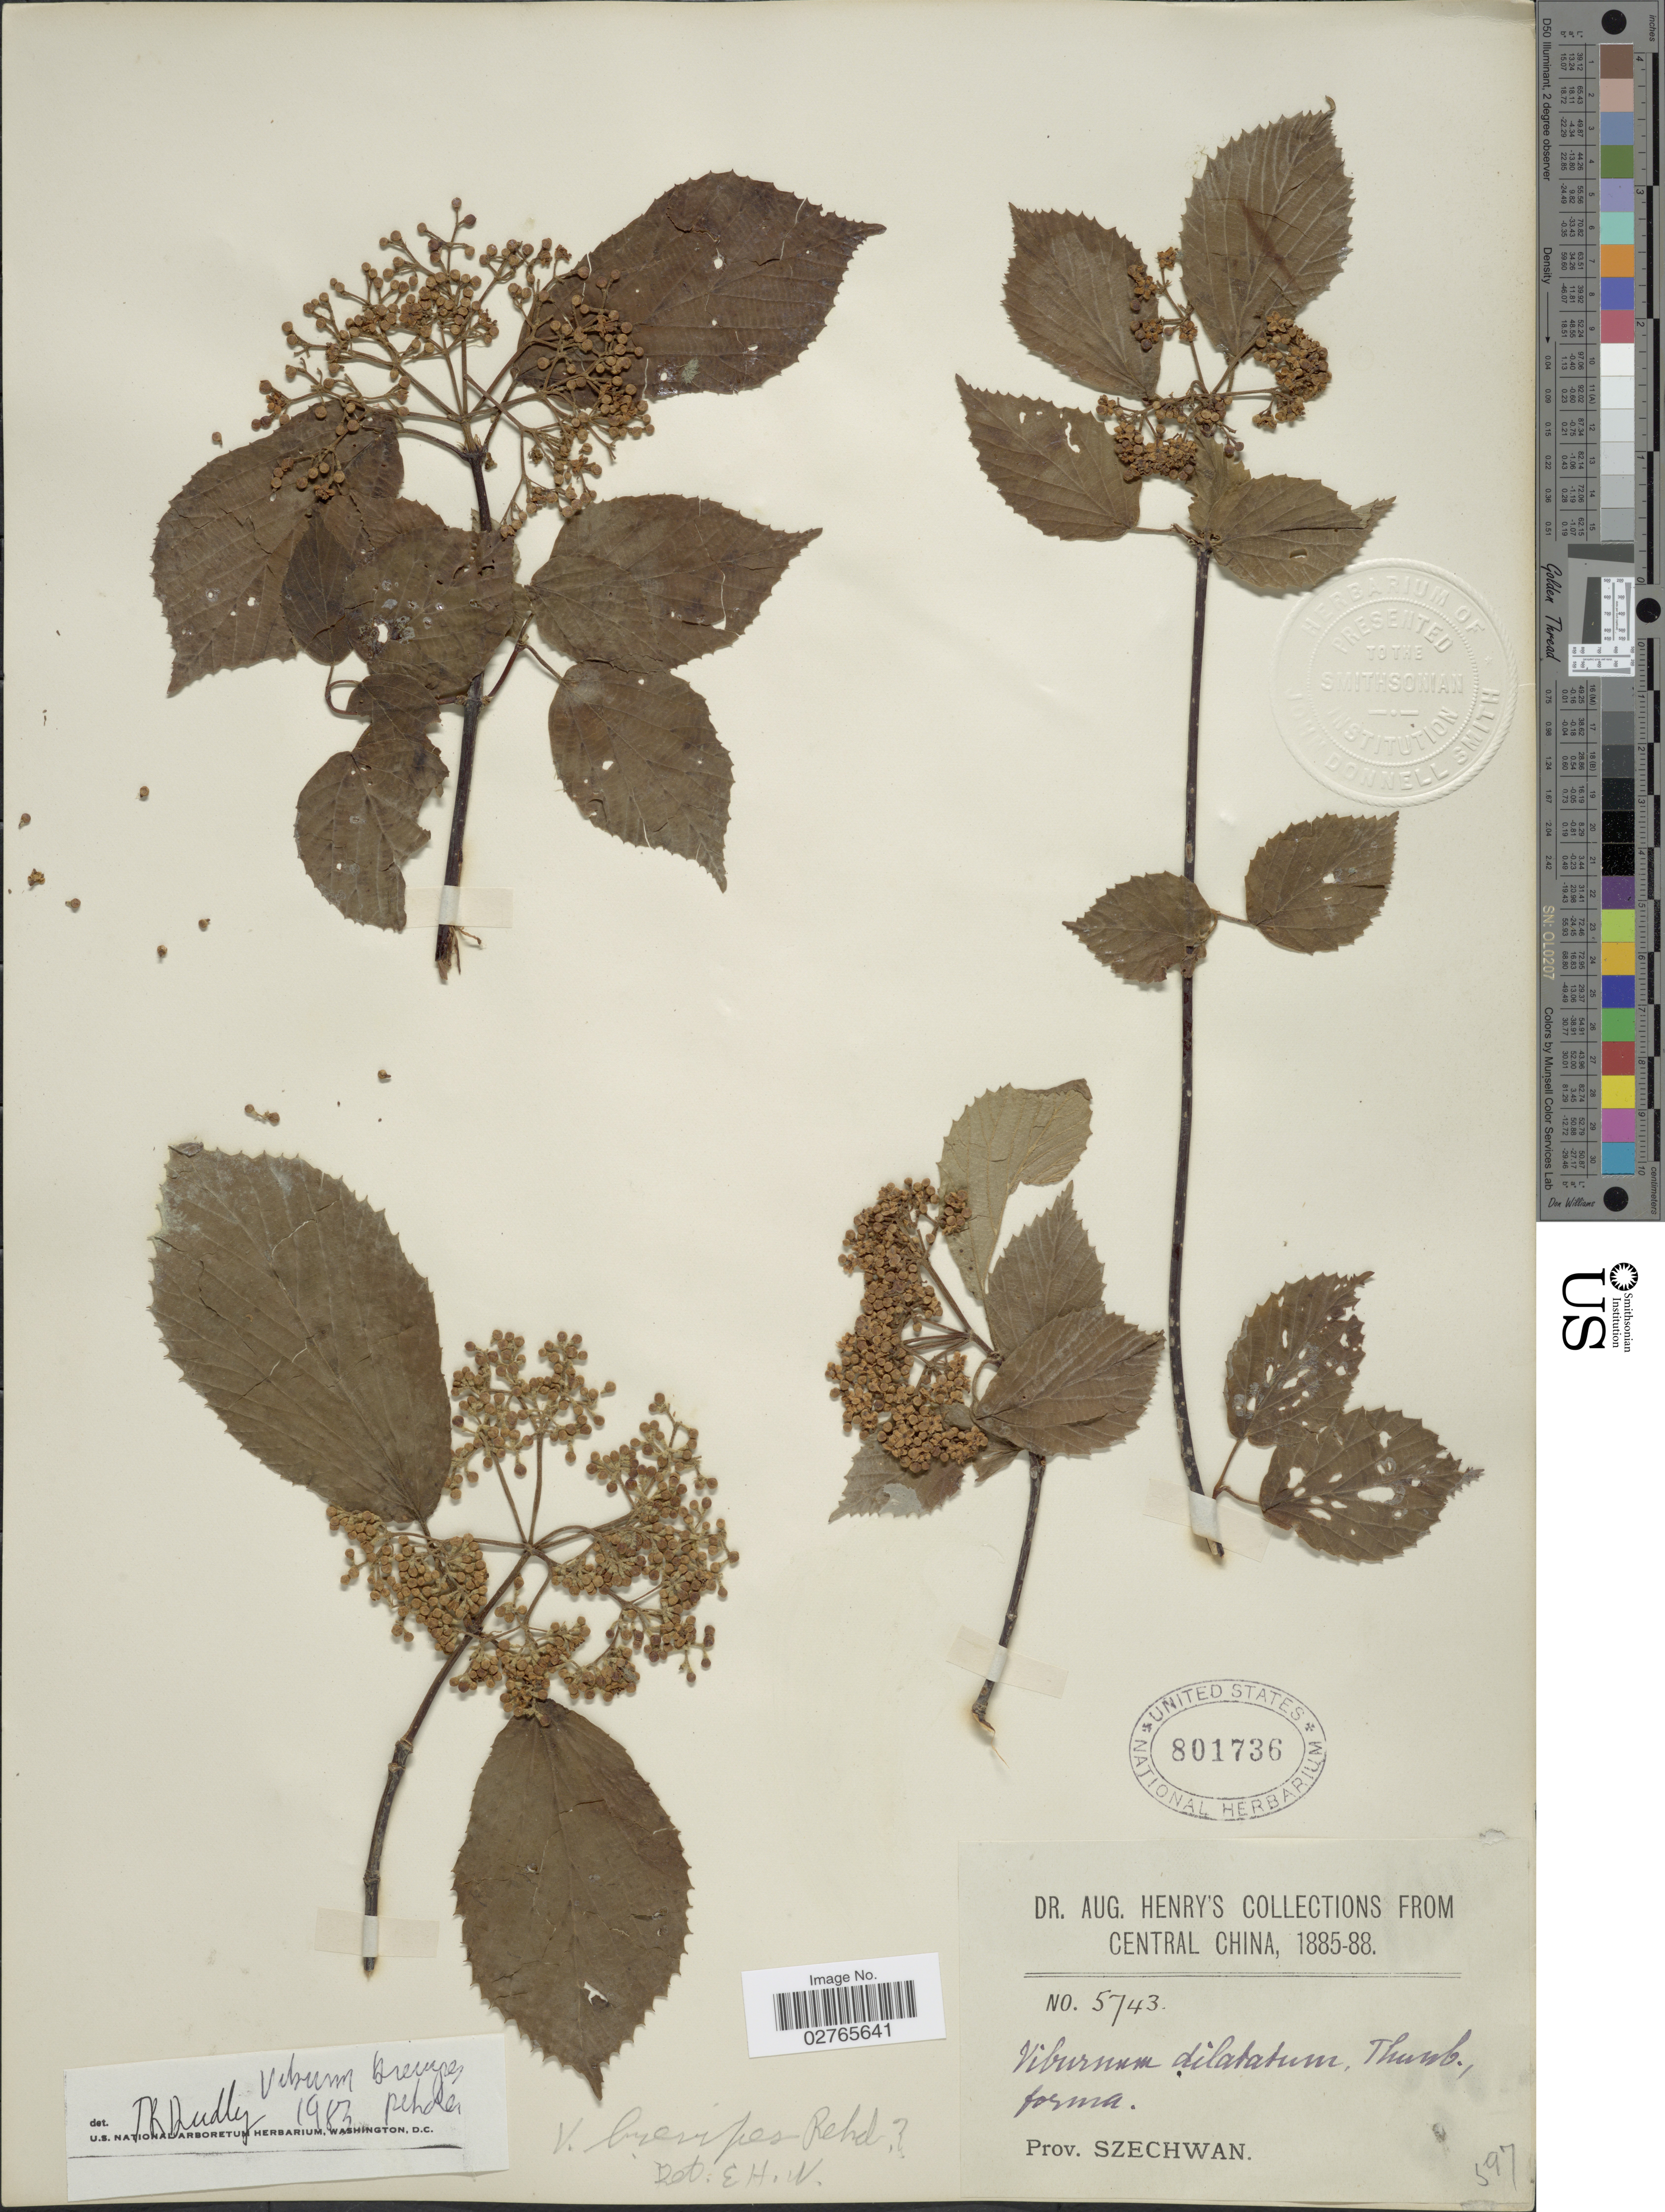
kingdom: Plantae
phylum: Tracheophyta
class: Magnoliopsida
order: Dipsacales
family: Viburnaceae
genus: Viburnum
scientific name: Viburnum brevipes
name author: Rehder in Sarg.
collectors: A. Henry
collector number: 5743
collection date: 1885/1888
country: China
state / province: Sichuan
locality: Central China, Prov. Szechwan.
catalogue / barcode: US 801736